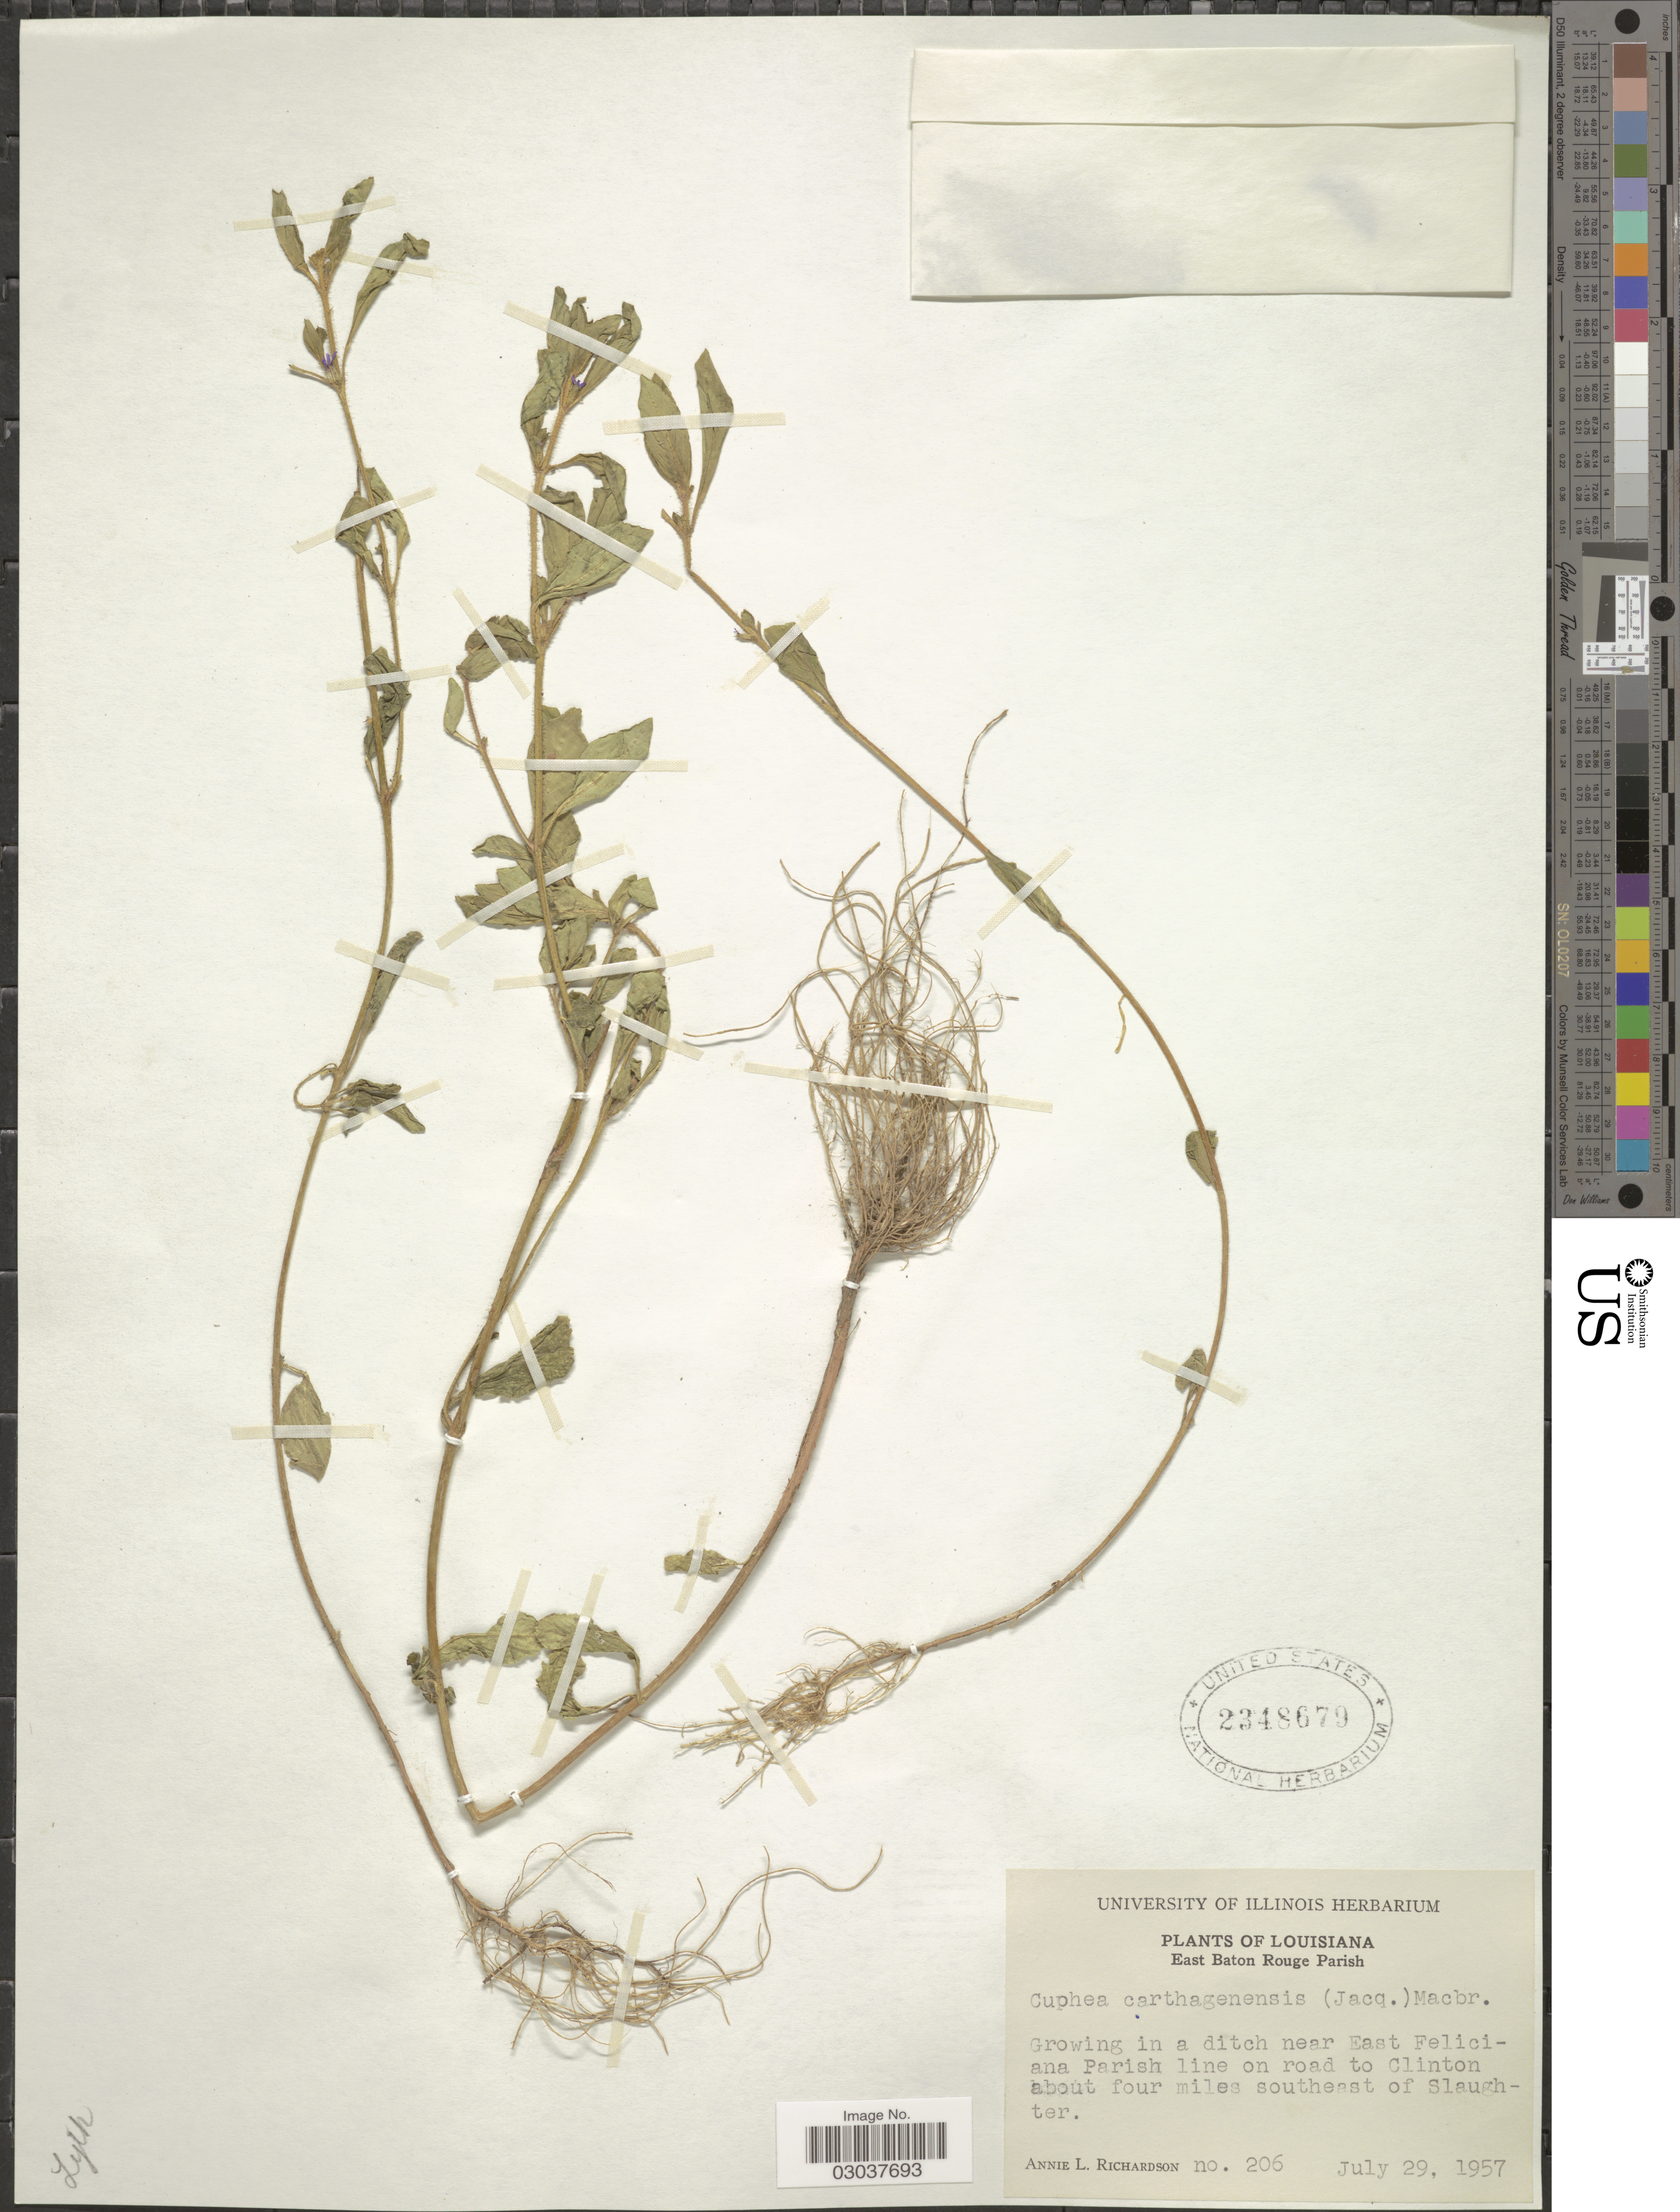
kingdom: Plantae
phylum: Tracheophyta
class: Magnoliopsida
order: Myrtales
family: Lythraceae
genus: Cuphea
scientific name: Cuphea carthagenensis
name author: (Jacq.) J.F. Macbr.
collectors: A. L. Richardson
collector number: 206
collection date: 1957-07-29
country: United States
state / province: Louisiana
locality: East Baton Rouge Parish. In a ditch near East Feliciana Parish line on road to Clinton about four miles southeast of Slaughter.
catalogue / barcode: US 2348679